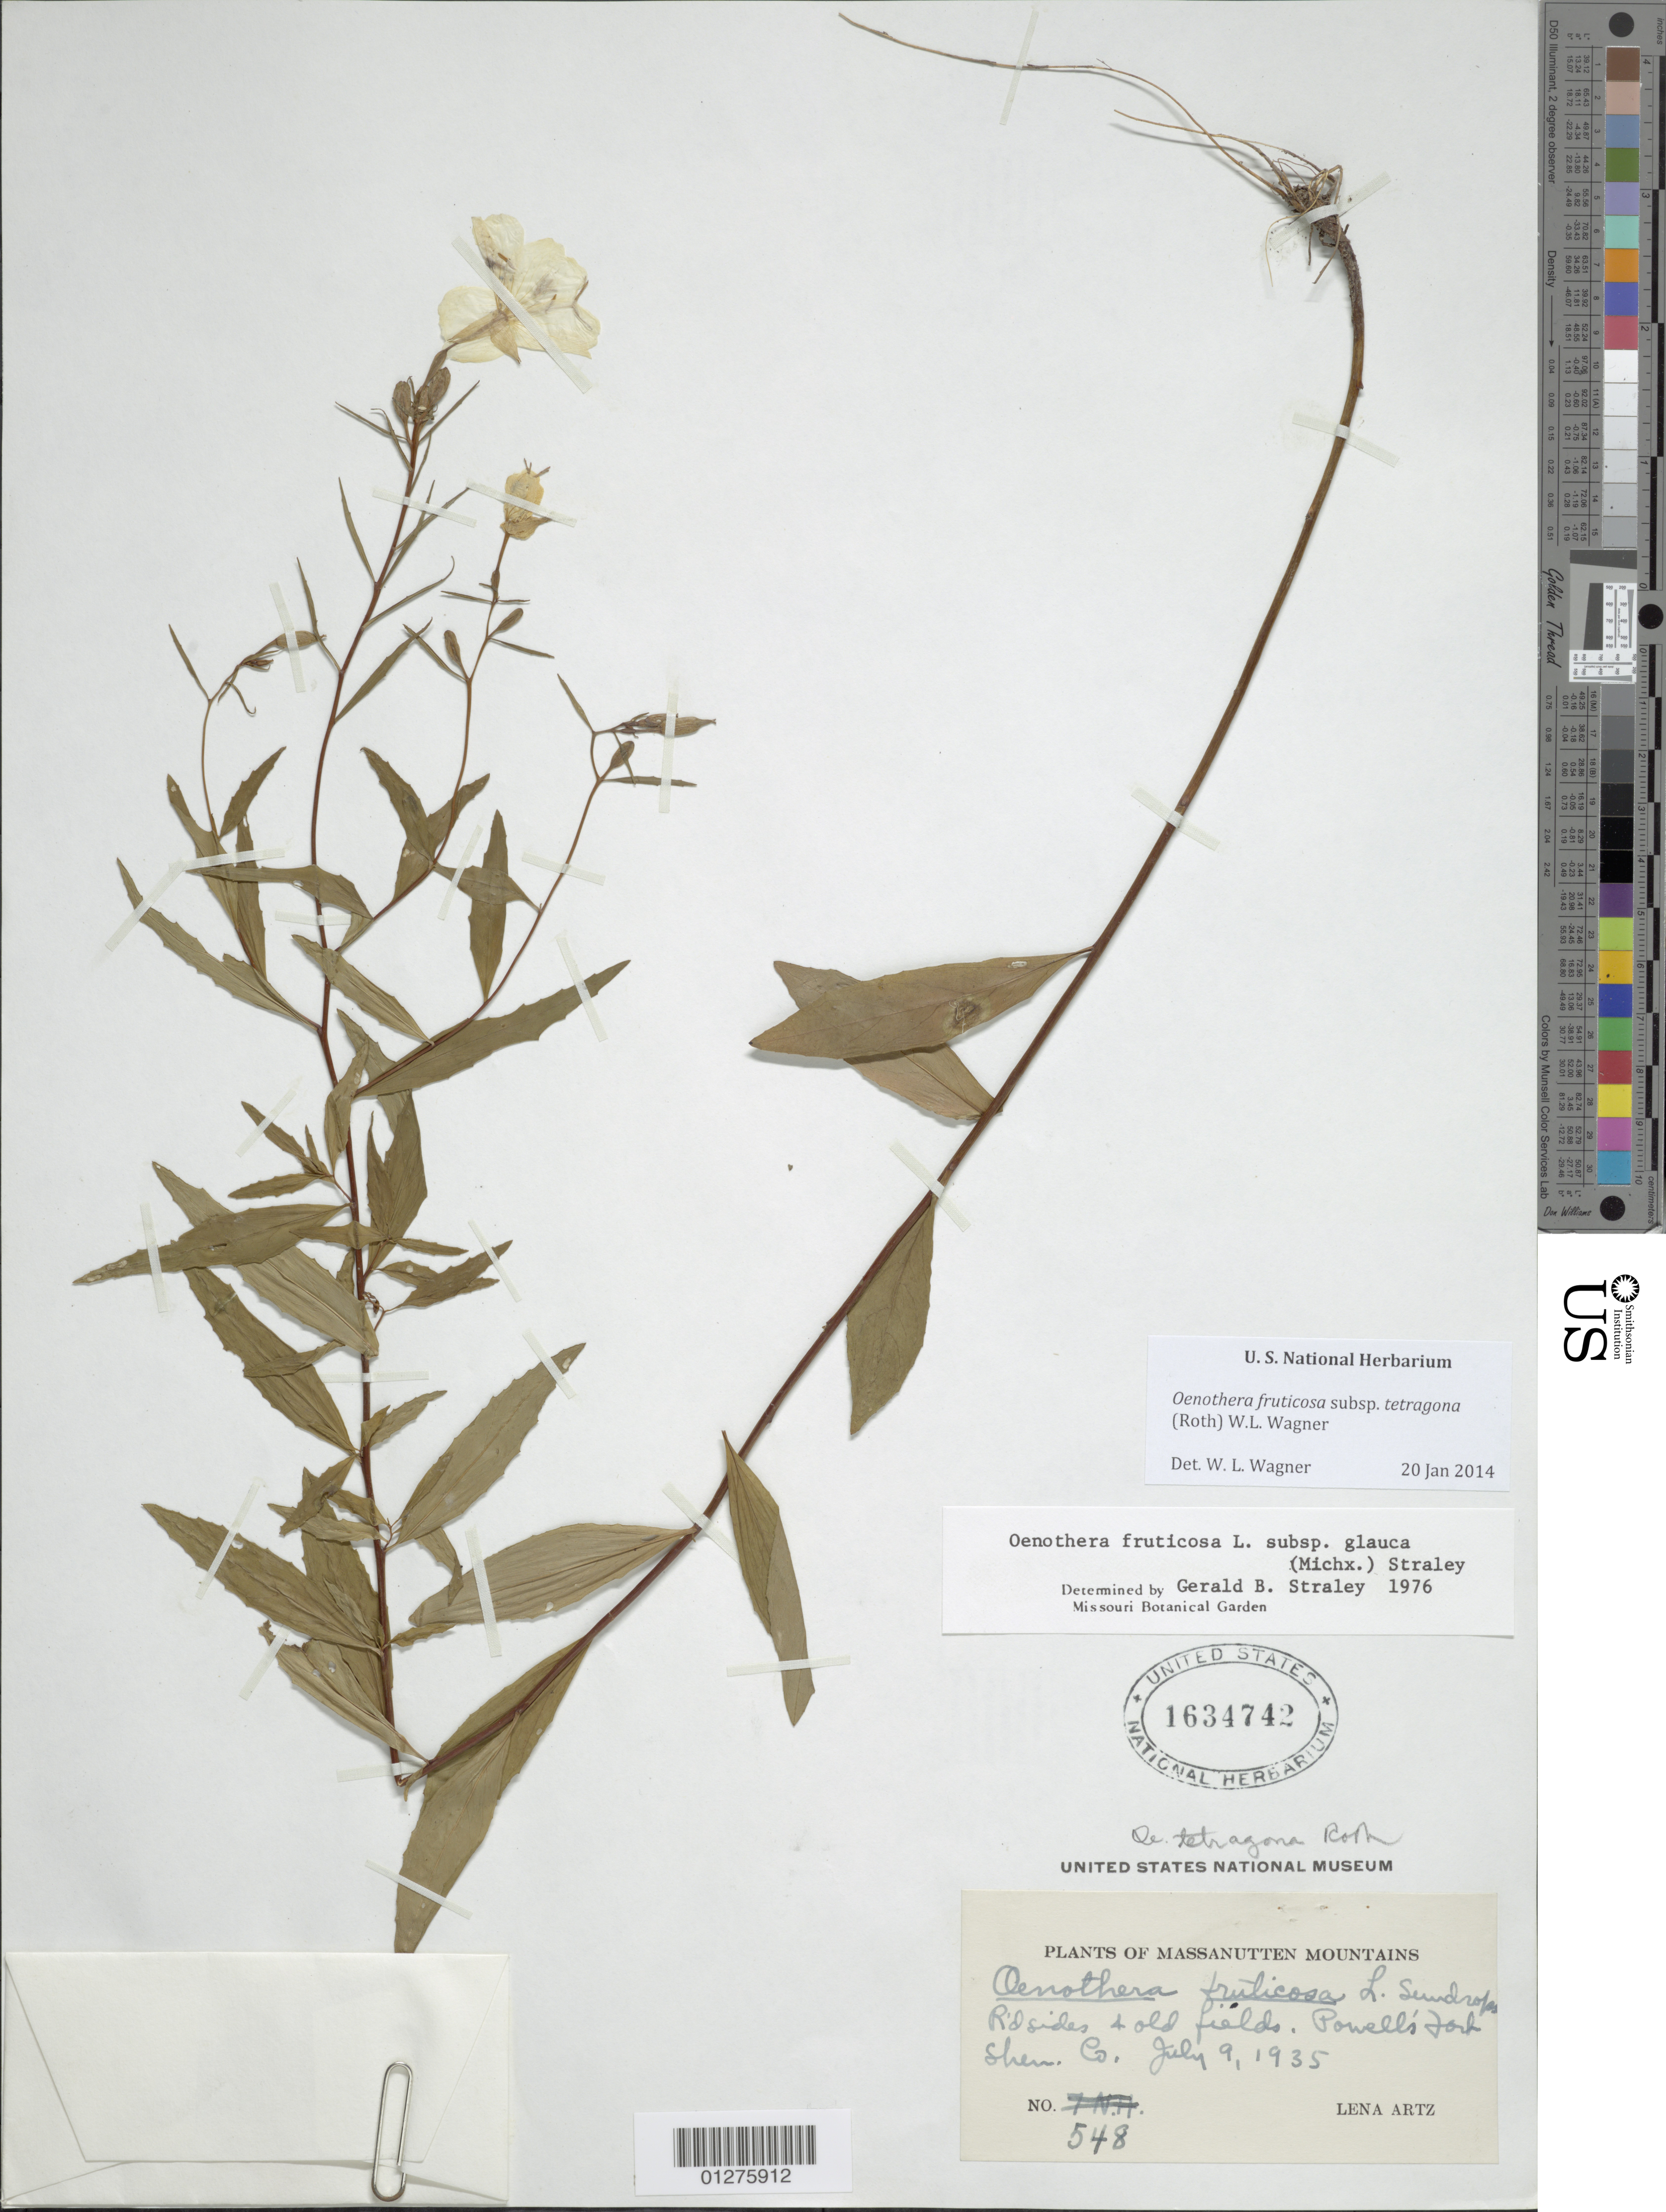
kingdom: Plantae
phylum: Tracheophyta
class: Magnoliopsida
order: Myrtales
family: Onagraceae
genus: Oenothera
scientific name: Oenothera fruticosa subsp. tetragona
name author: (Roth) W.L. Wagner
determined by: Wagner, W. L., (BOT), Smithsonian Institution - National Museum of Natural History (UNITED STATES)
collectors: L. Artz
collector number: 548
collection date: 1935-07-09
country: United States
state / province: Virginia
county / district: Shenandoah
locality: Powell's Fort, Massanutten Mts.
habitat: Roadsides and old fields.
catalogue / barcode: US 1634742